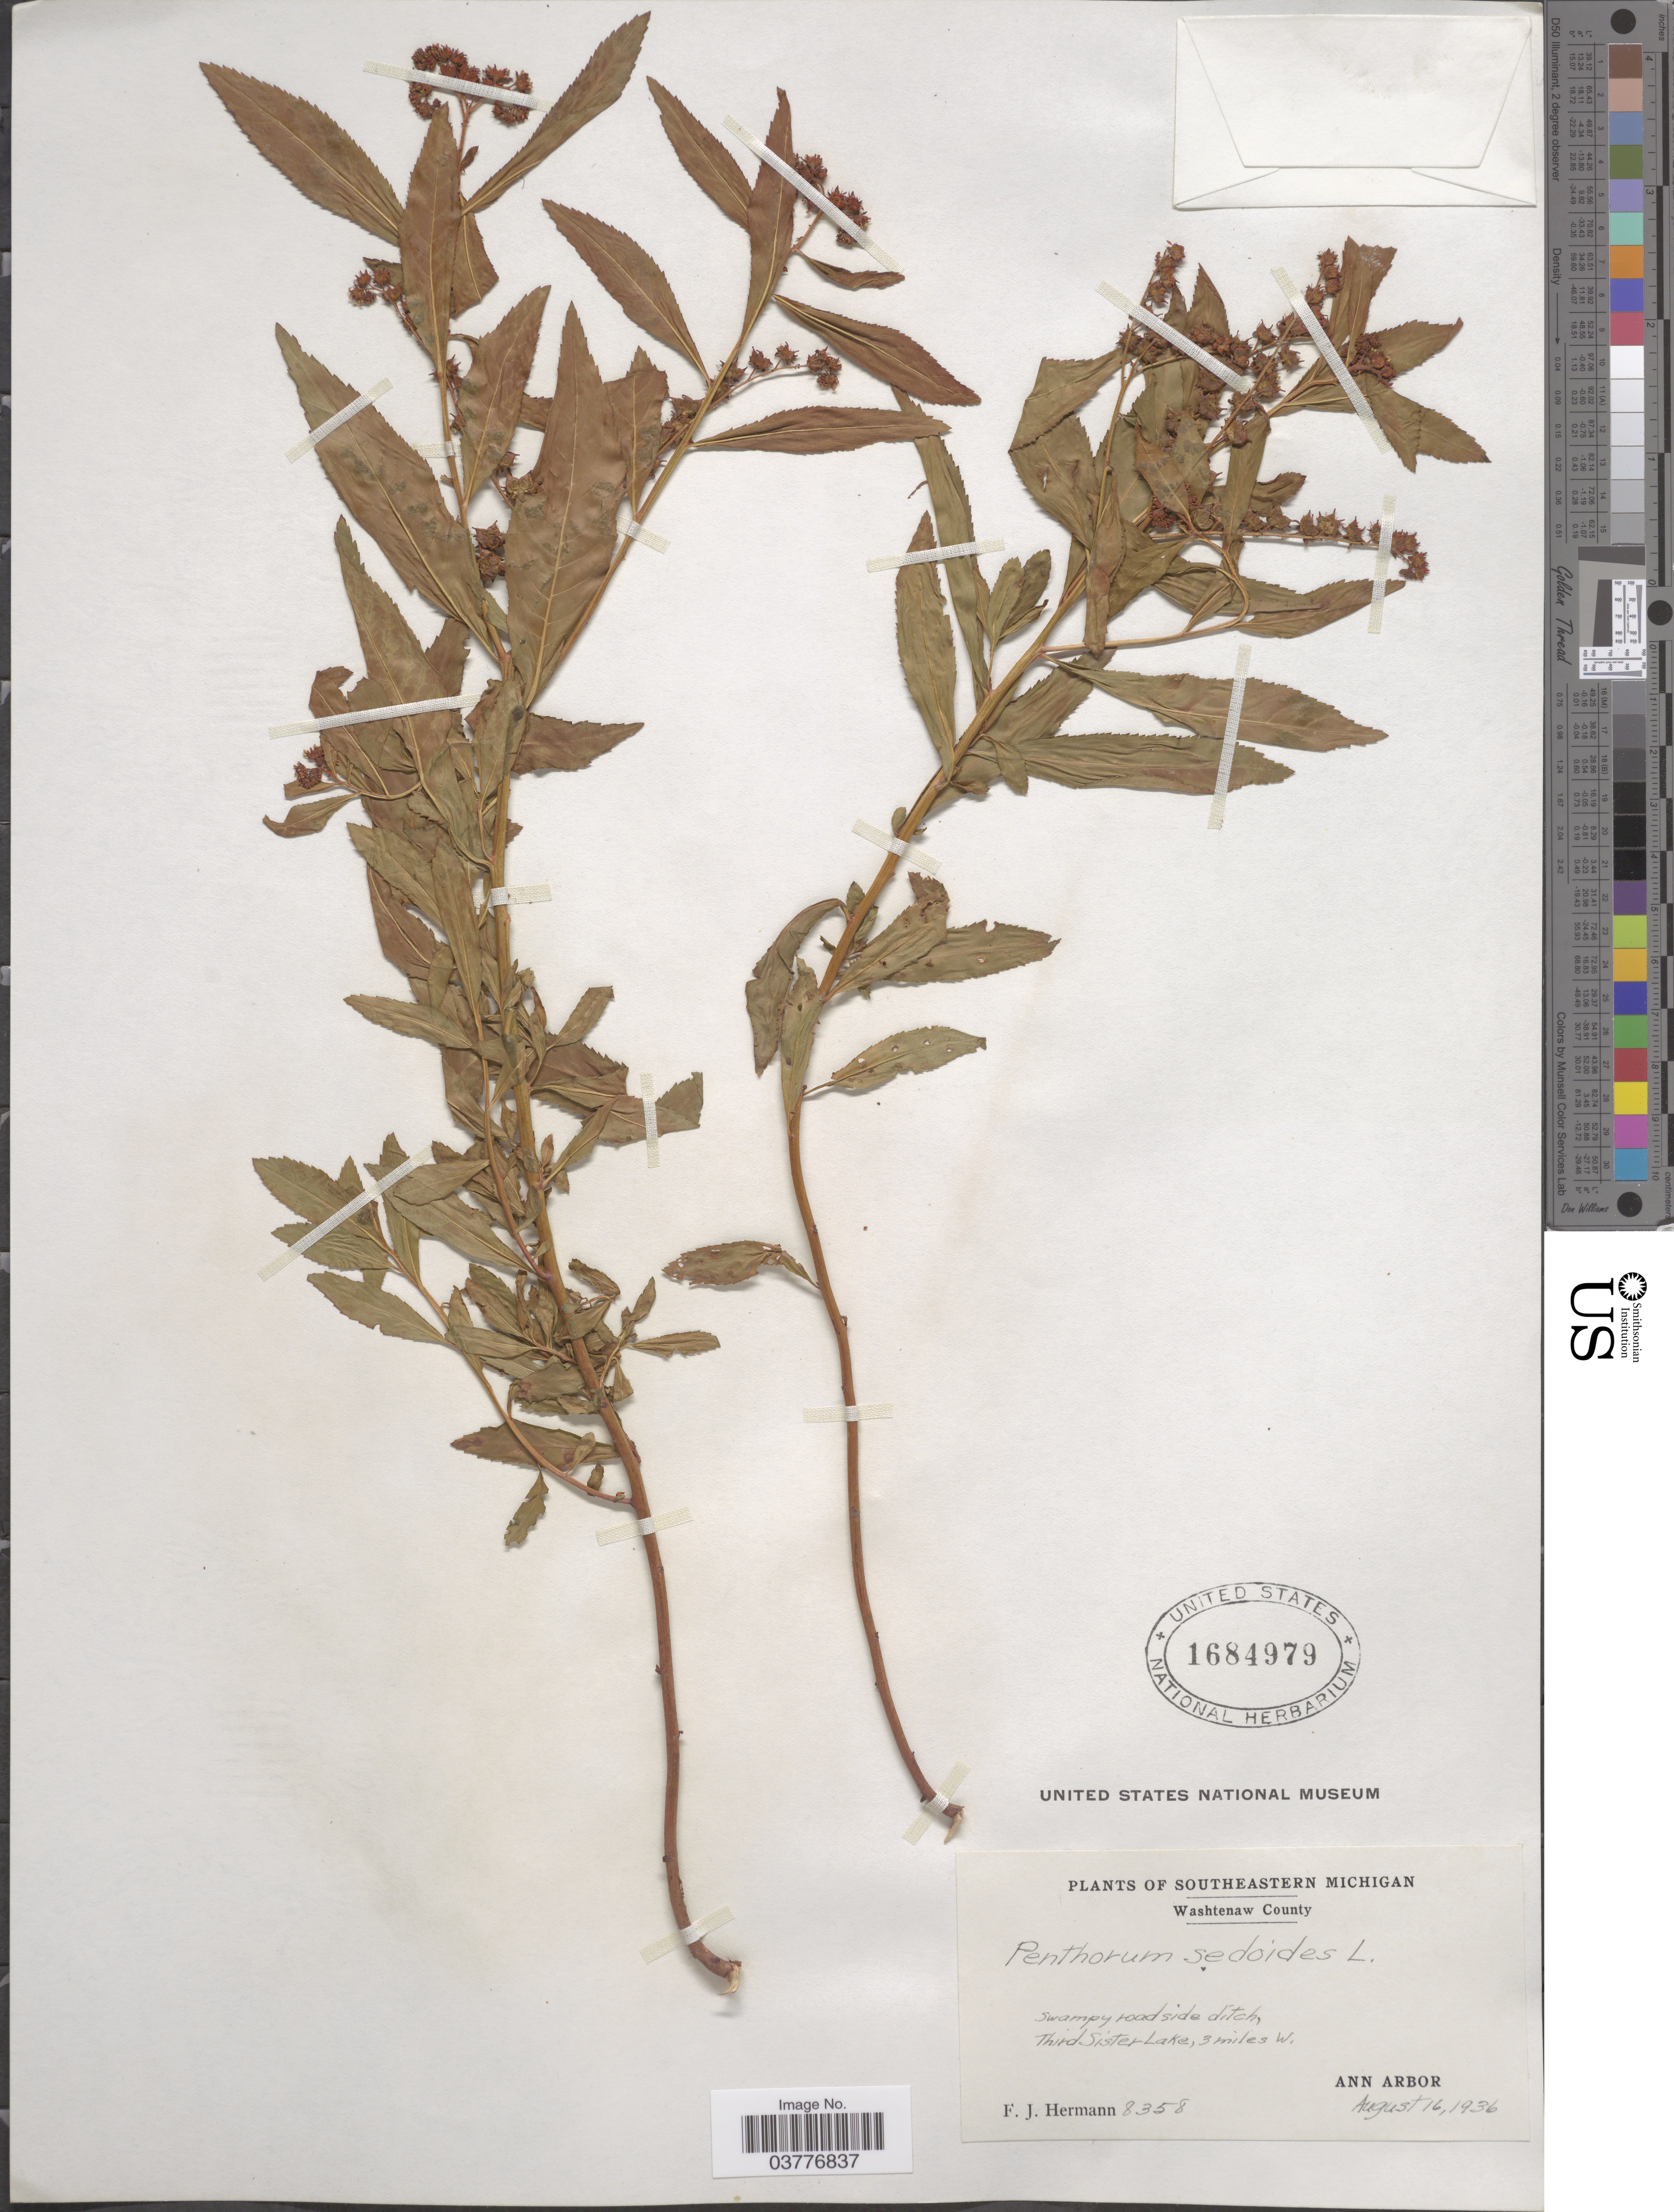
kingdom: Plantae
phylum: Tracheophyta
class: Magnoliopsida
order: Saxifragales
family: Penthoraceae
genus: Penthorum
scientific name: Penthorum sedoides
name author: L.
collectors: F. J. Hermann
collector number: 8358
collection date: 1936-08-16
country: United States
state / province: Michigan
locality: Southeastern Michigan. Washtenaw County. Swampy roadside ditch. Third Sister Lake, 3 miles W. Ann Arbor.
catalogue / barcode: US 1684979